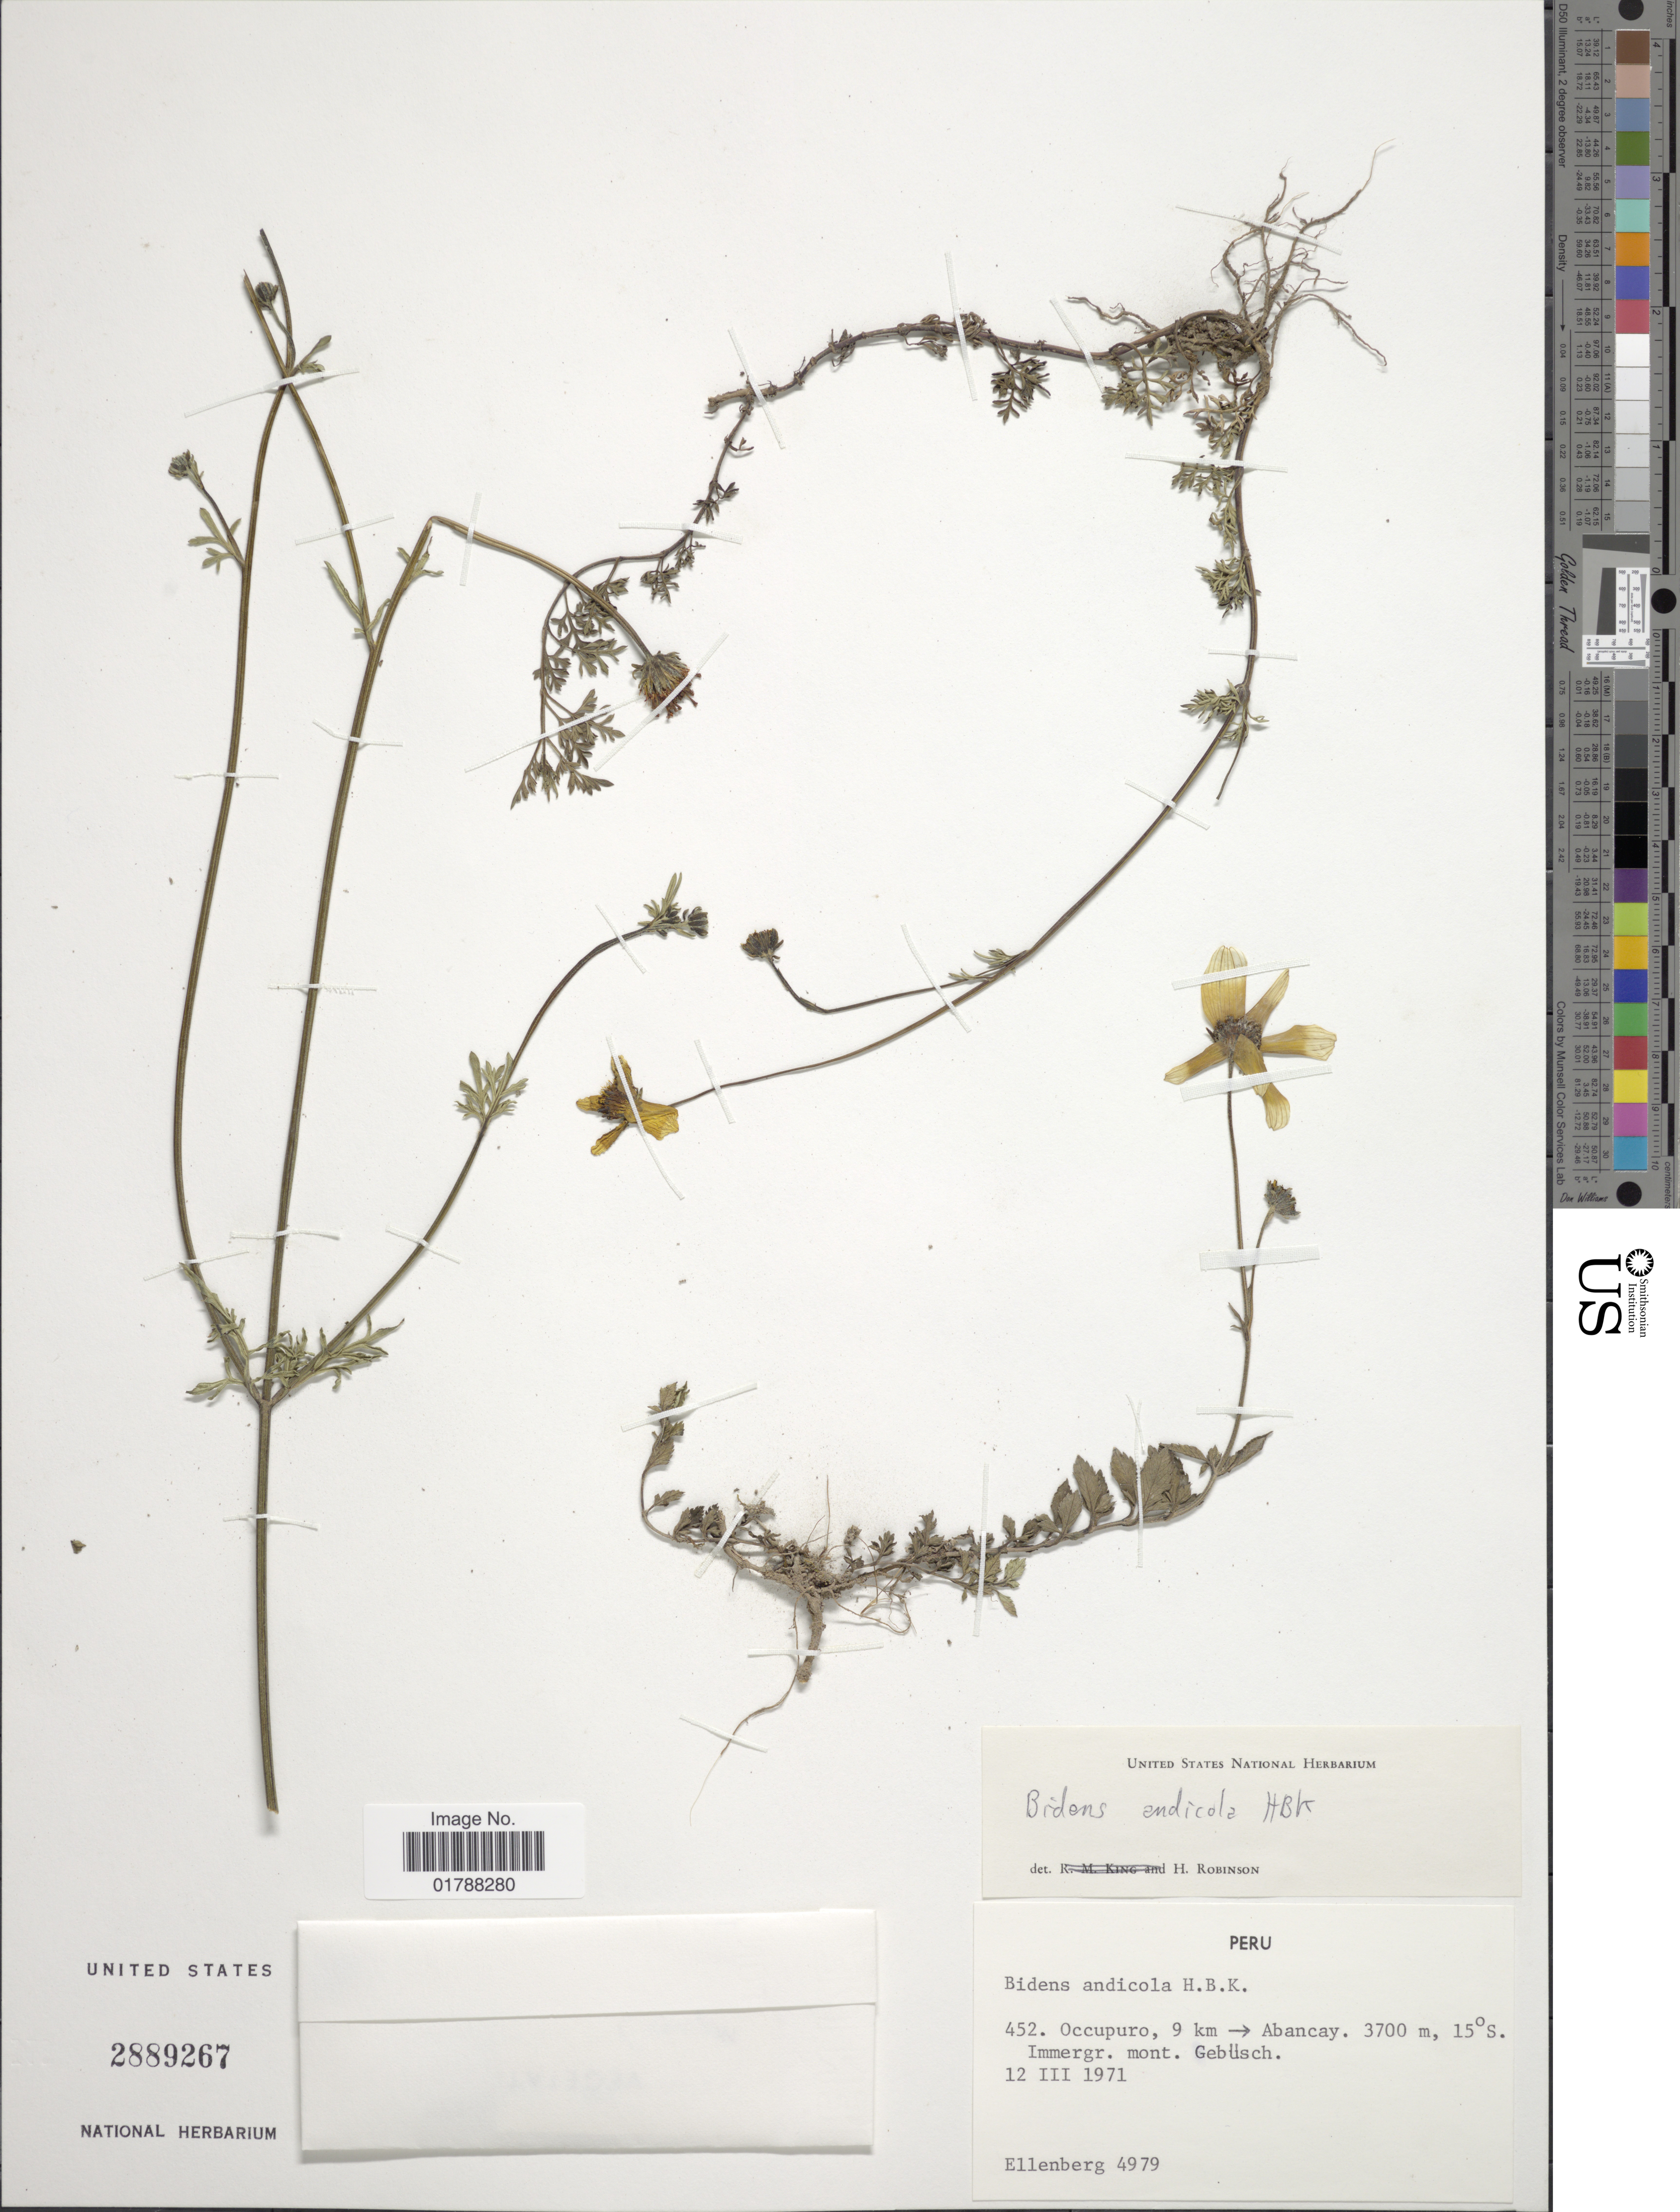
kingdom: Plantae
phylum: Tracheophyta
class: Magnoliopsida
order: Asterales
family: Asteraceae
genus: Bidens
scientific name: Bidens andicola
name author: Kunth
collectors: H. Ellenberg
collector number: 4979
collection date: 1971-03-12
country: Peru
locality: Occupuro, 9 km -> Abancay. Immergr. mont. Gebüsch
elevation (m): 3700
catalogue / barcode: US 2889267